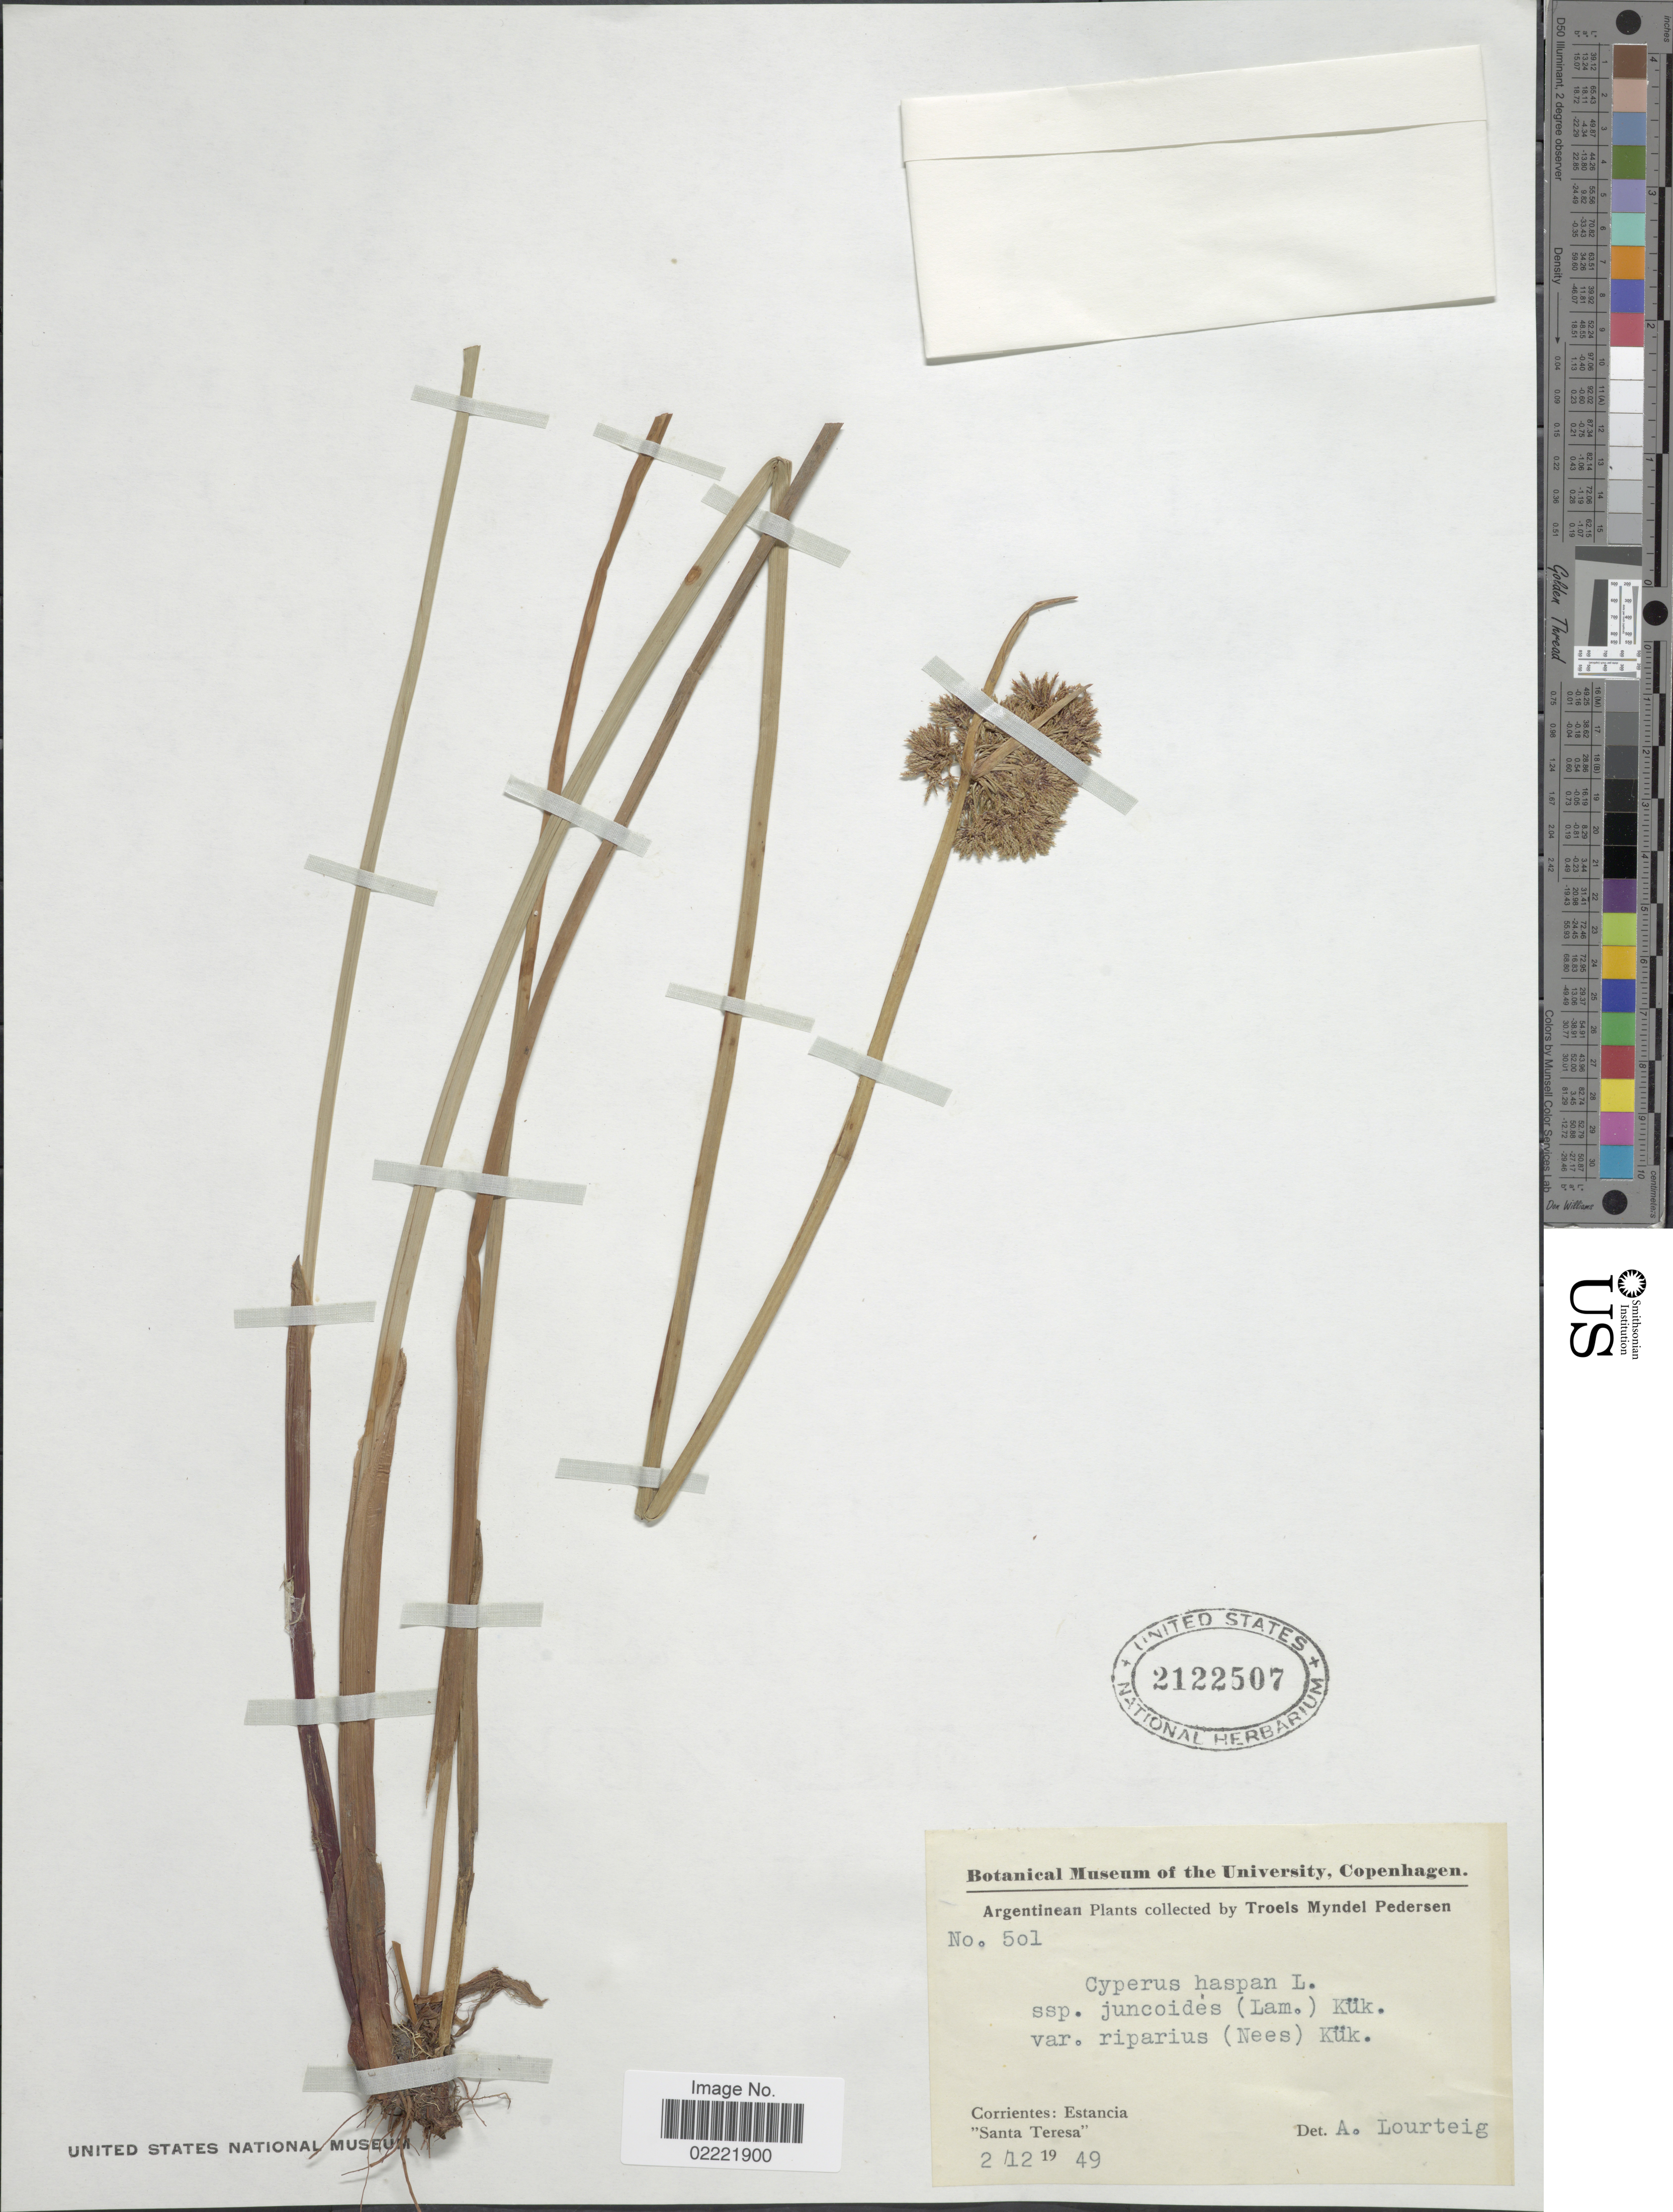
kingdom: Plantae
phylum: Tracheophyta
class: Liliopsida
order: Poales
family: Cyperaceae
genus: Cyperus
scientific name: Cyperus haspan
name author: L.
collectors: T. Pederson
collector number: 501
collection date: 1949-02-12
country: Argentina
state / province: Corrientes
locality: Estancia "Santa Teresa"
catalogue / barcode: US 2122507